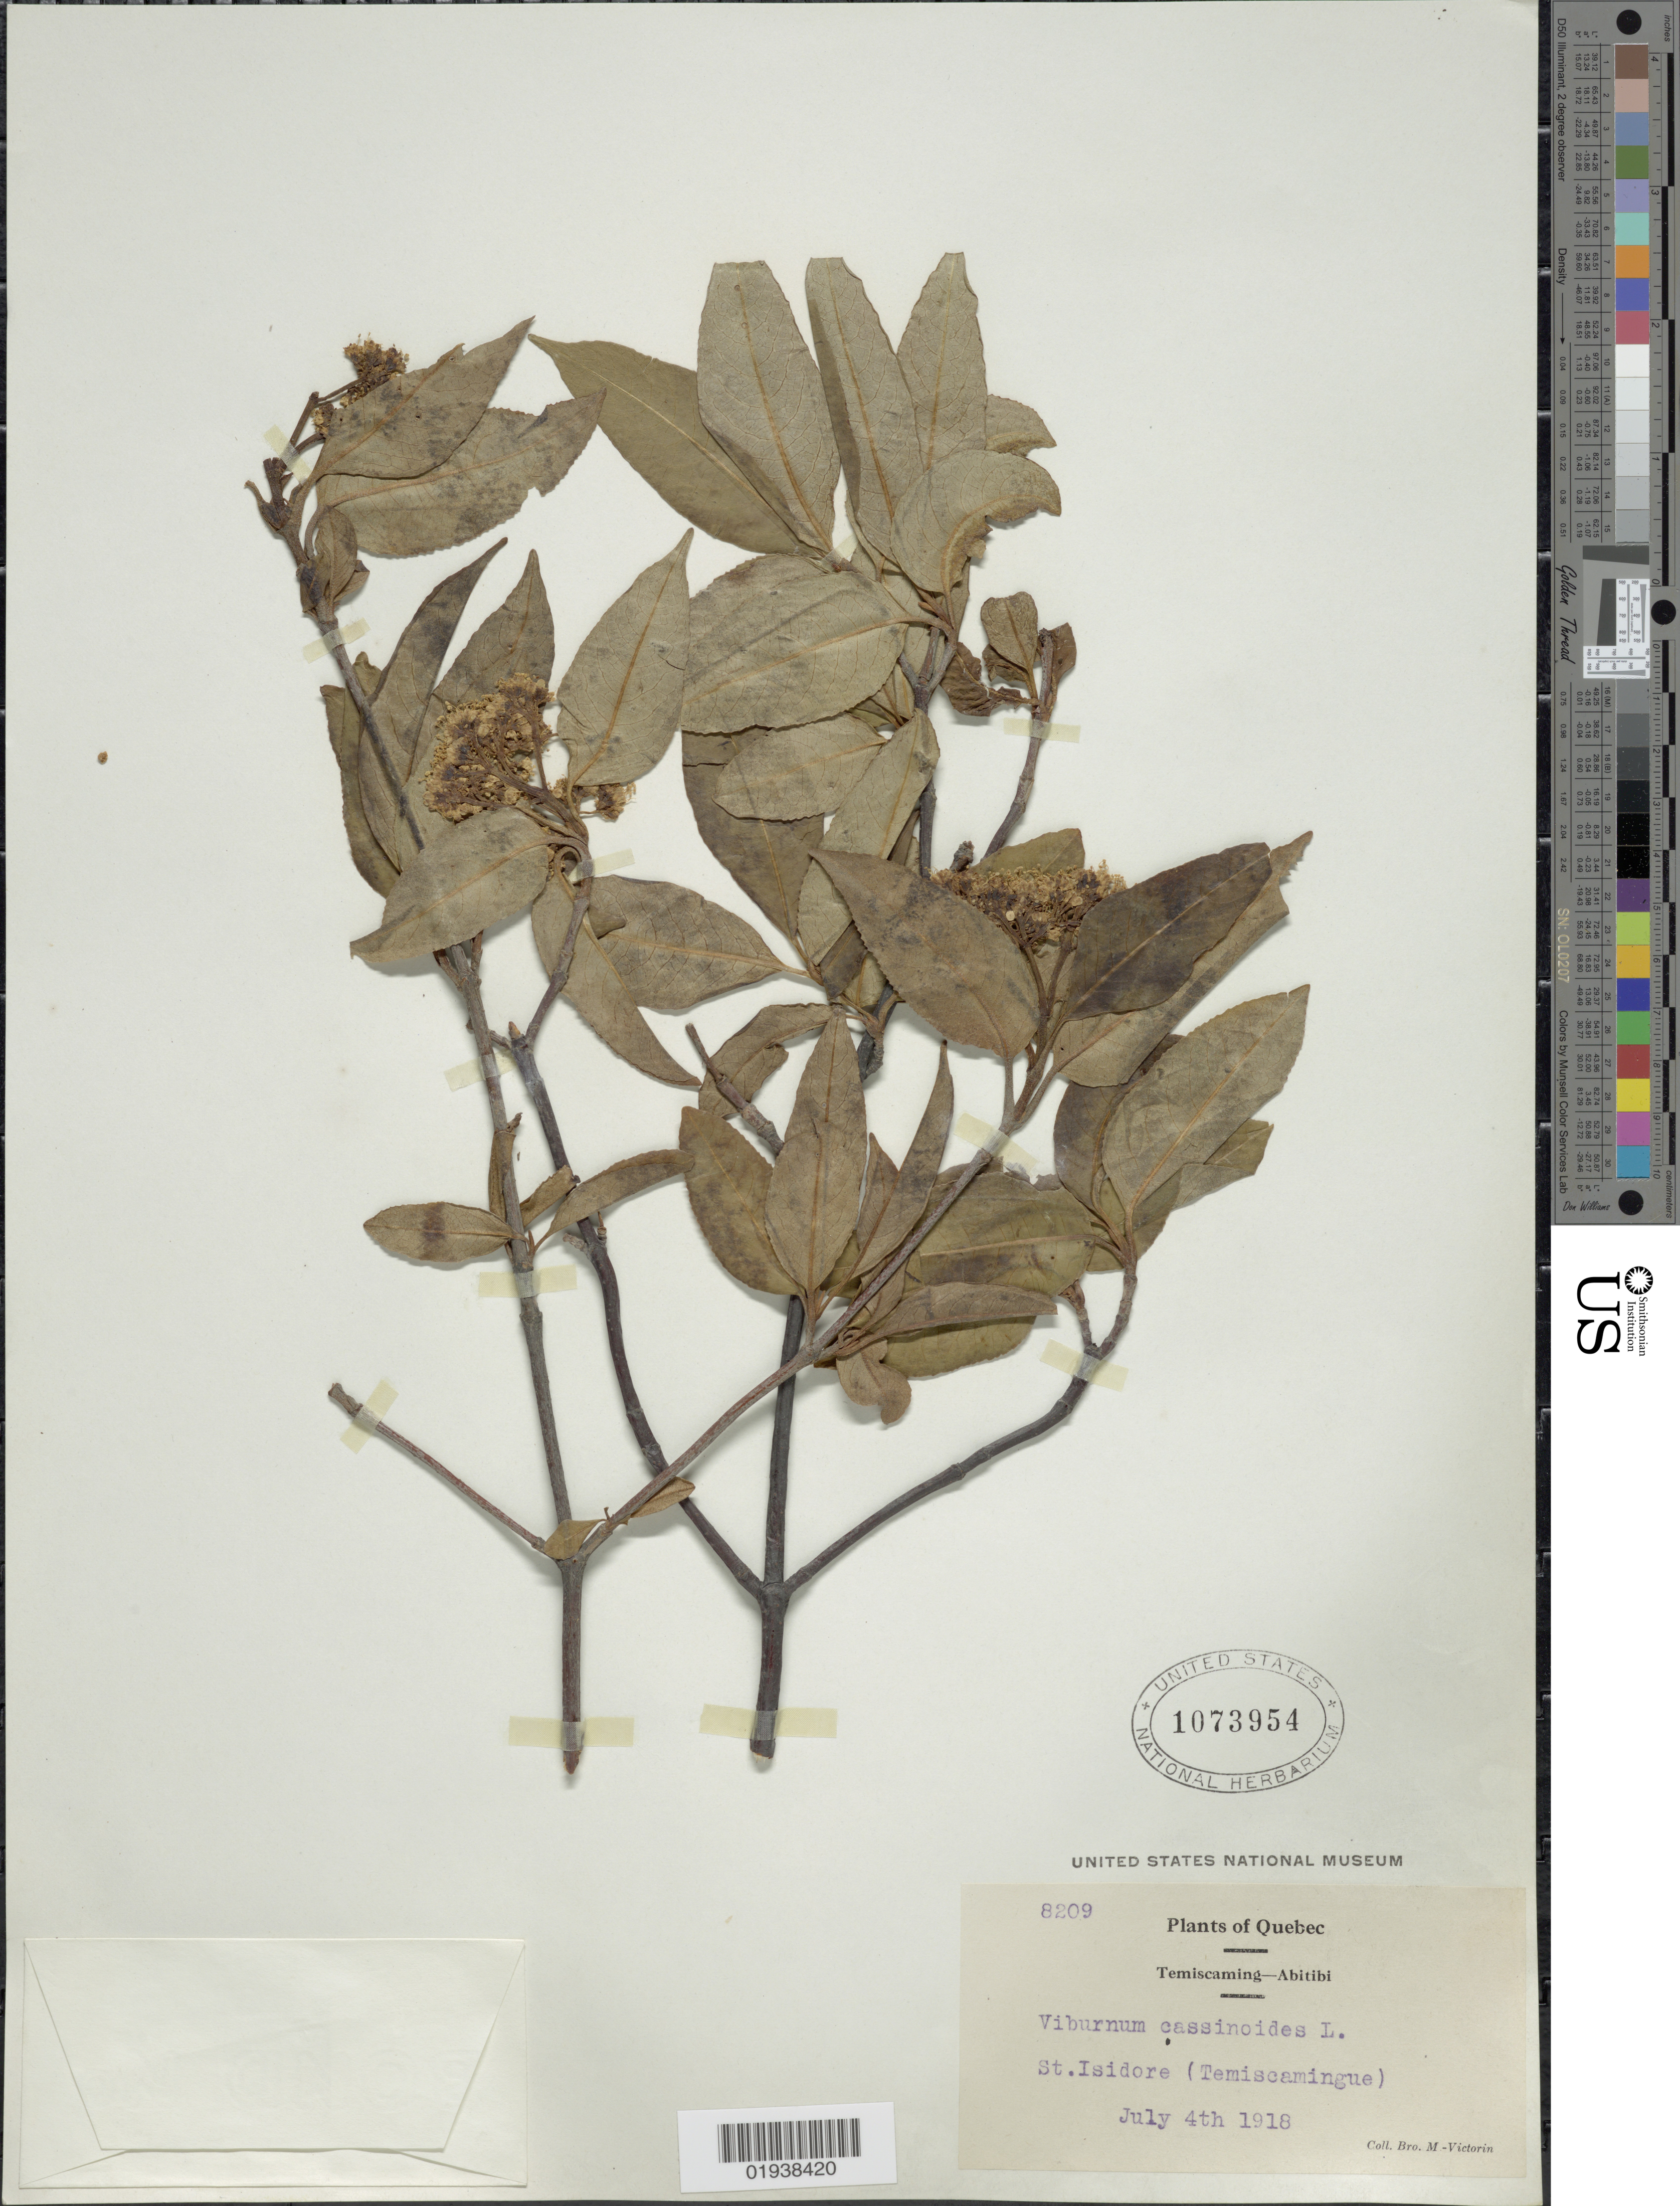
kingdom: Plantae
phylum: Tracheophyta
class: Magnoliopsida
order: Dipsacales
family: Viburnaceae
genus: Viburnum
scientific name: Viburnum cassinoides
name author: L.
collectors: Fr. Marie-Victorin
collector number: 8209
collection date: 1918-07-04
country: Canada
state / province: Quebec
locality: Temiscaming-Abitibi. St. Isidore (Temiscamingue).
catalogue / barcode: US 1073954